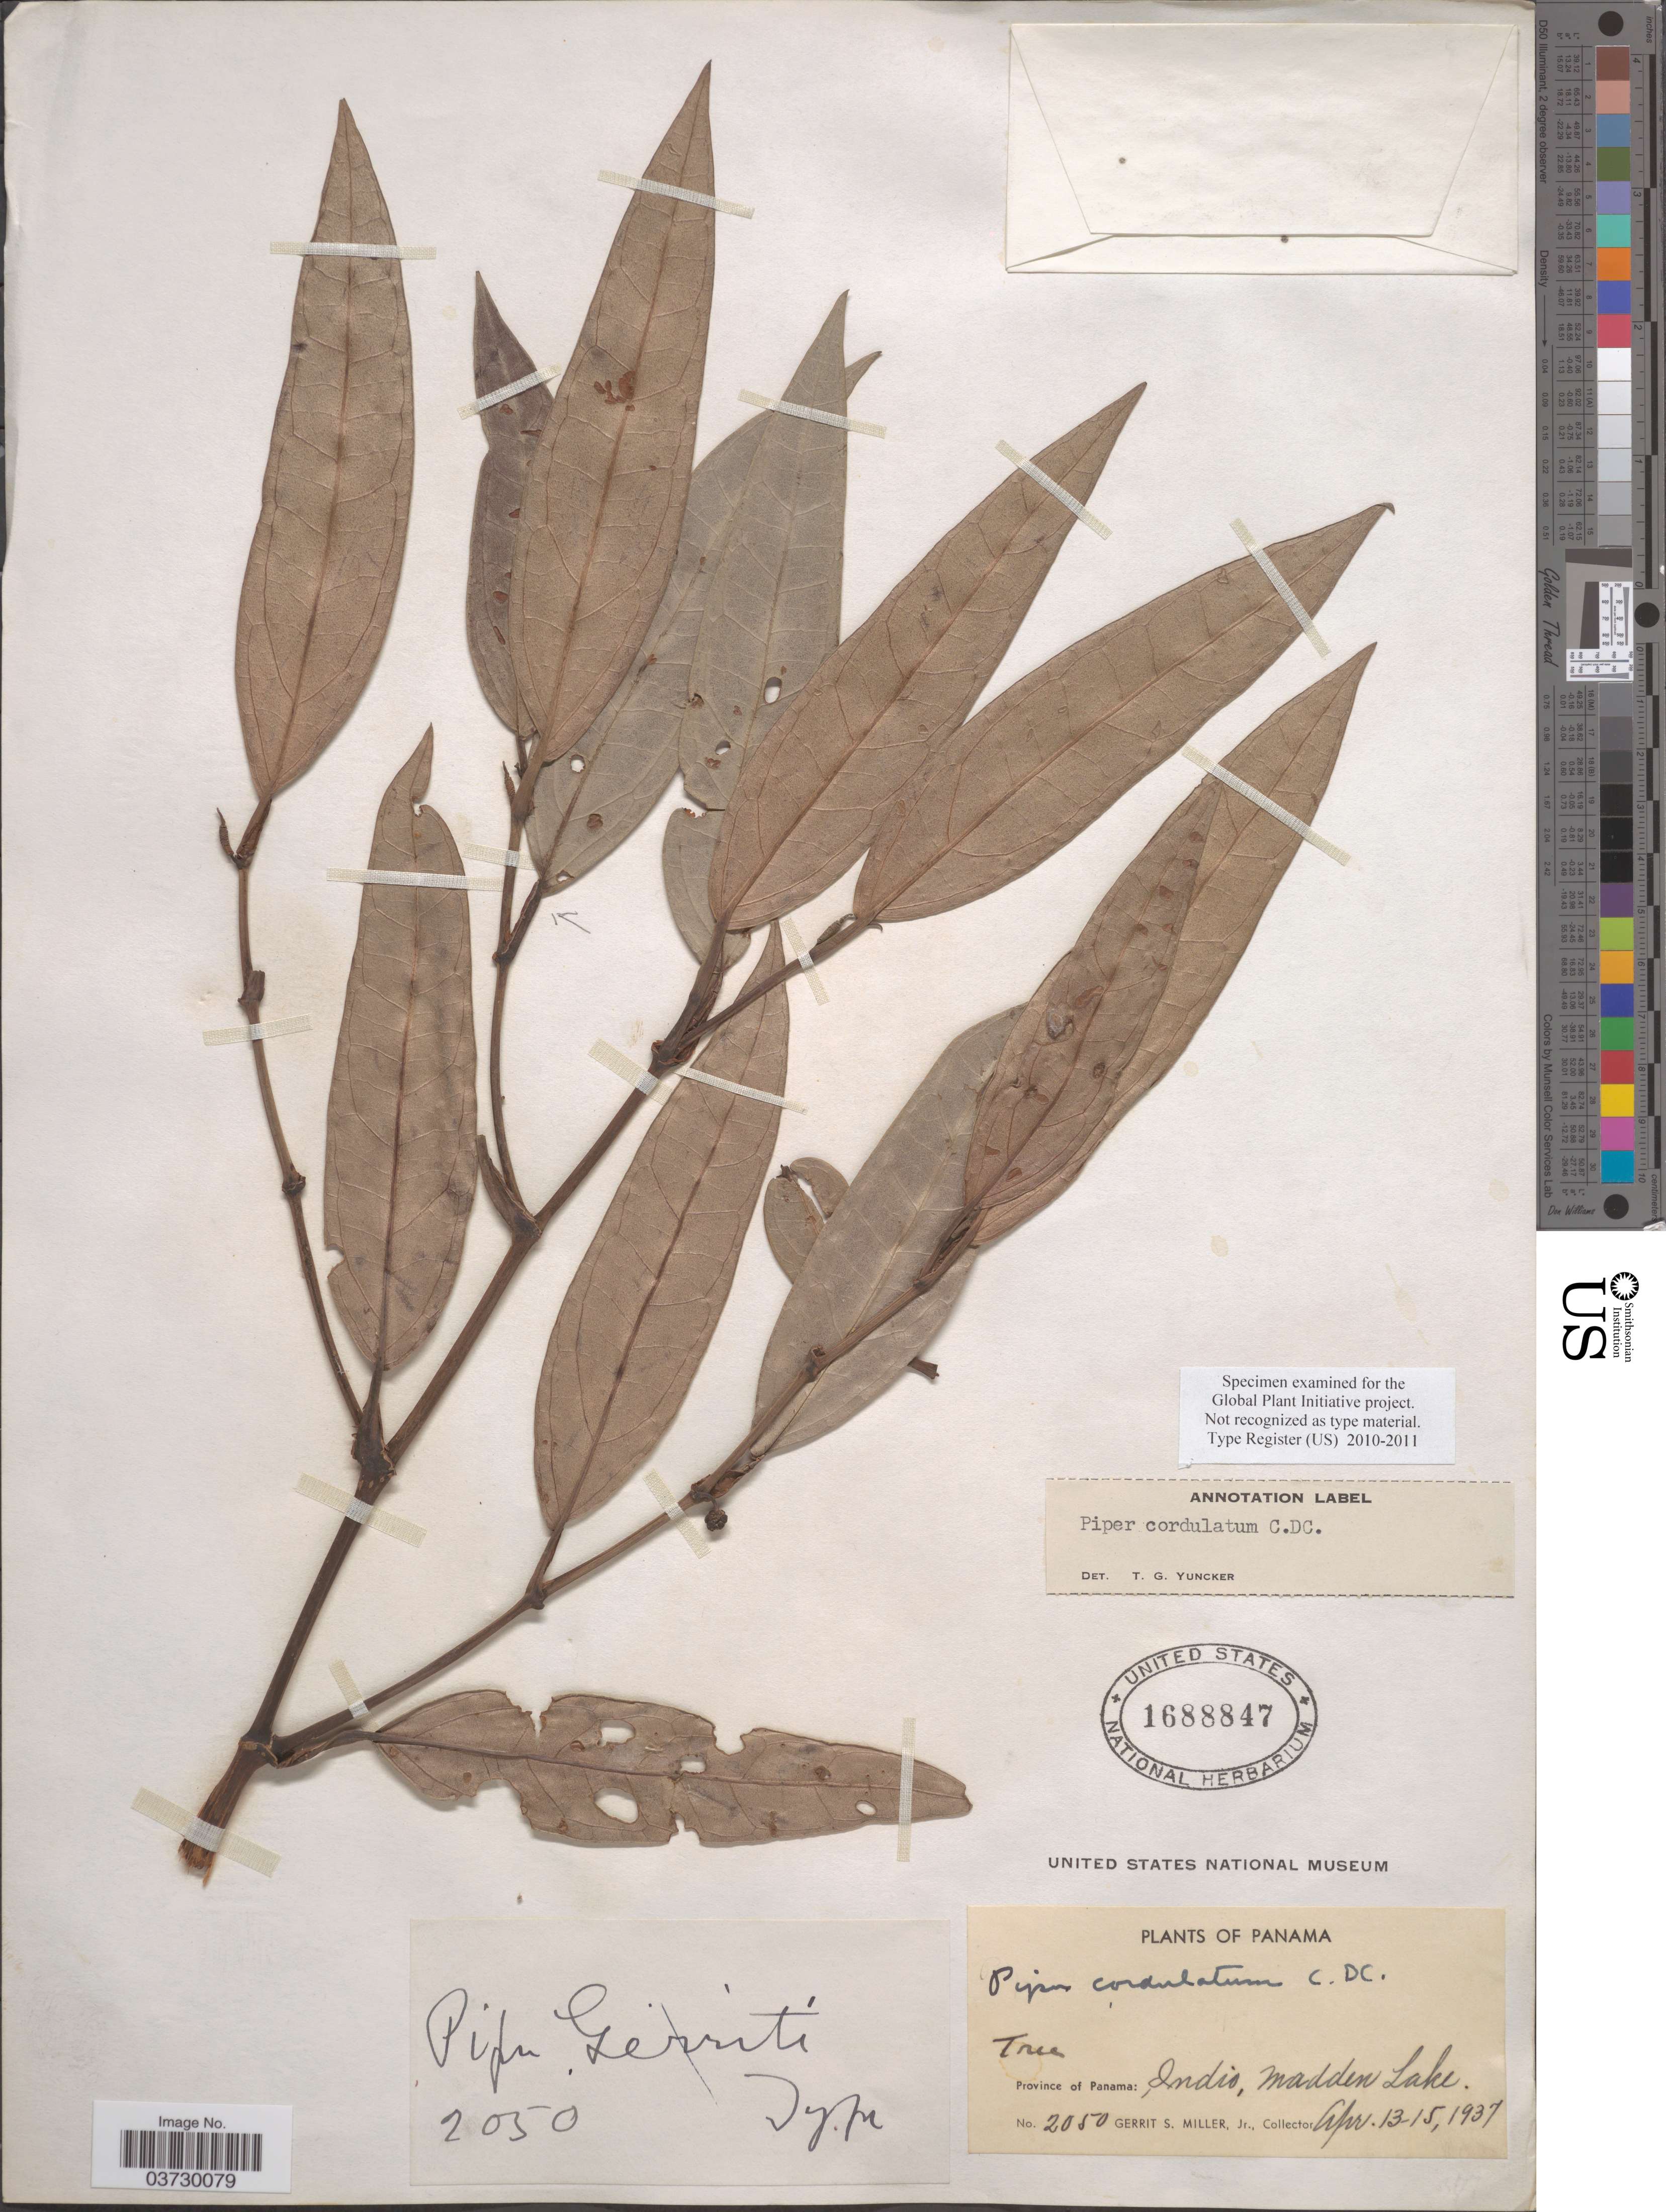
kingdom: Plantae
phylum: Tracheophyta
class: Magnoliopsida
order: Piperales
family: Piperaceae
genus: Piper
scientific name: Piper cordulatum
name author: C. DC.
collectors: G. S. Miller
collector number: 2050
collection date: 1937-04-13/1937-04-15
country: Panama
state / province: Panamá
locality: Indio, Madden Lake.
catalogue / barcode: US 1688847